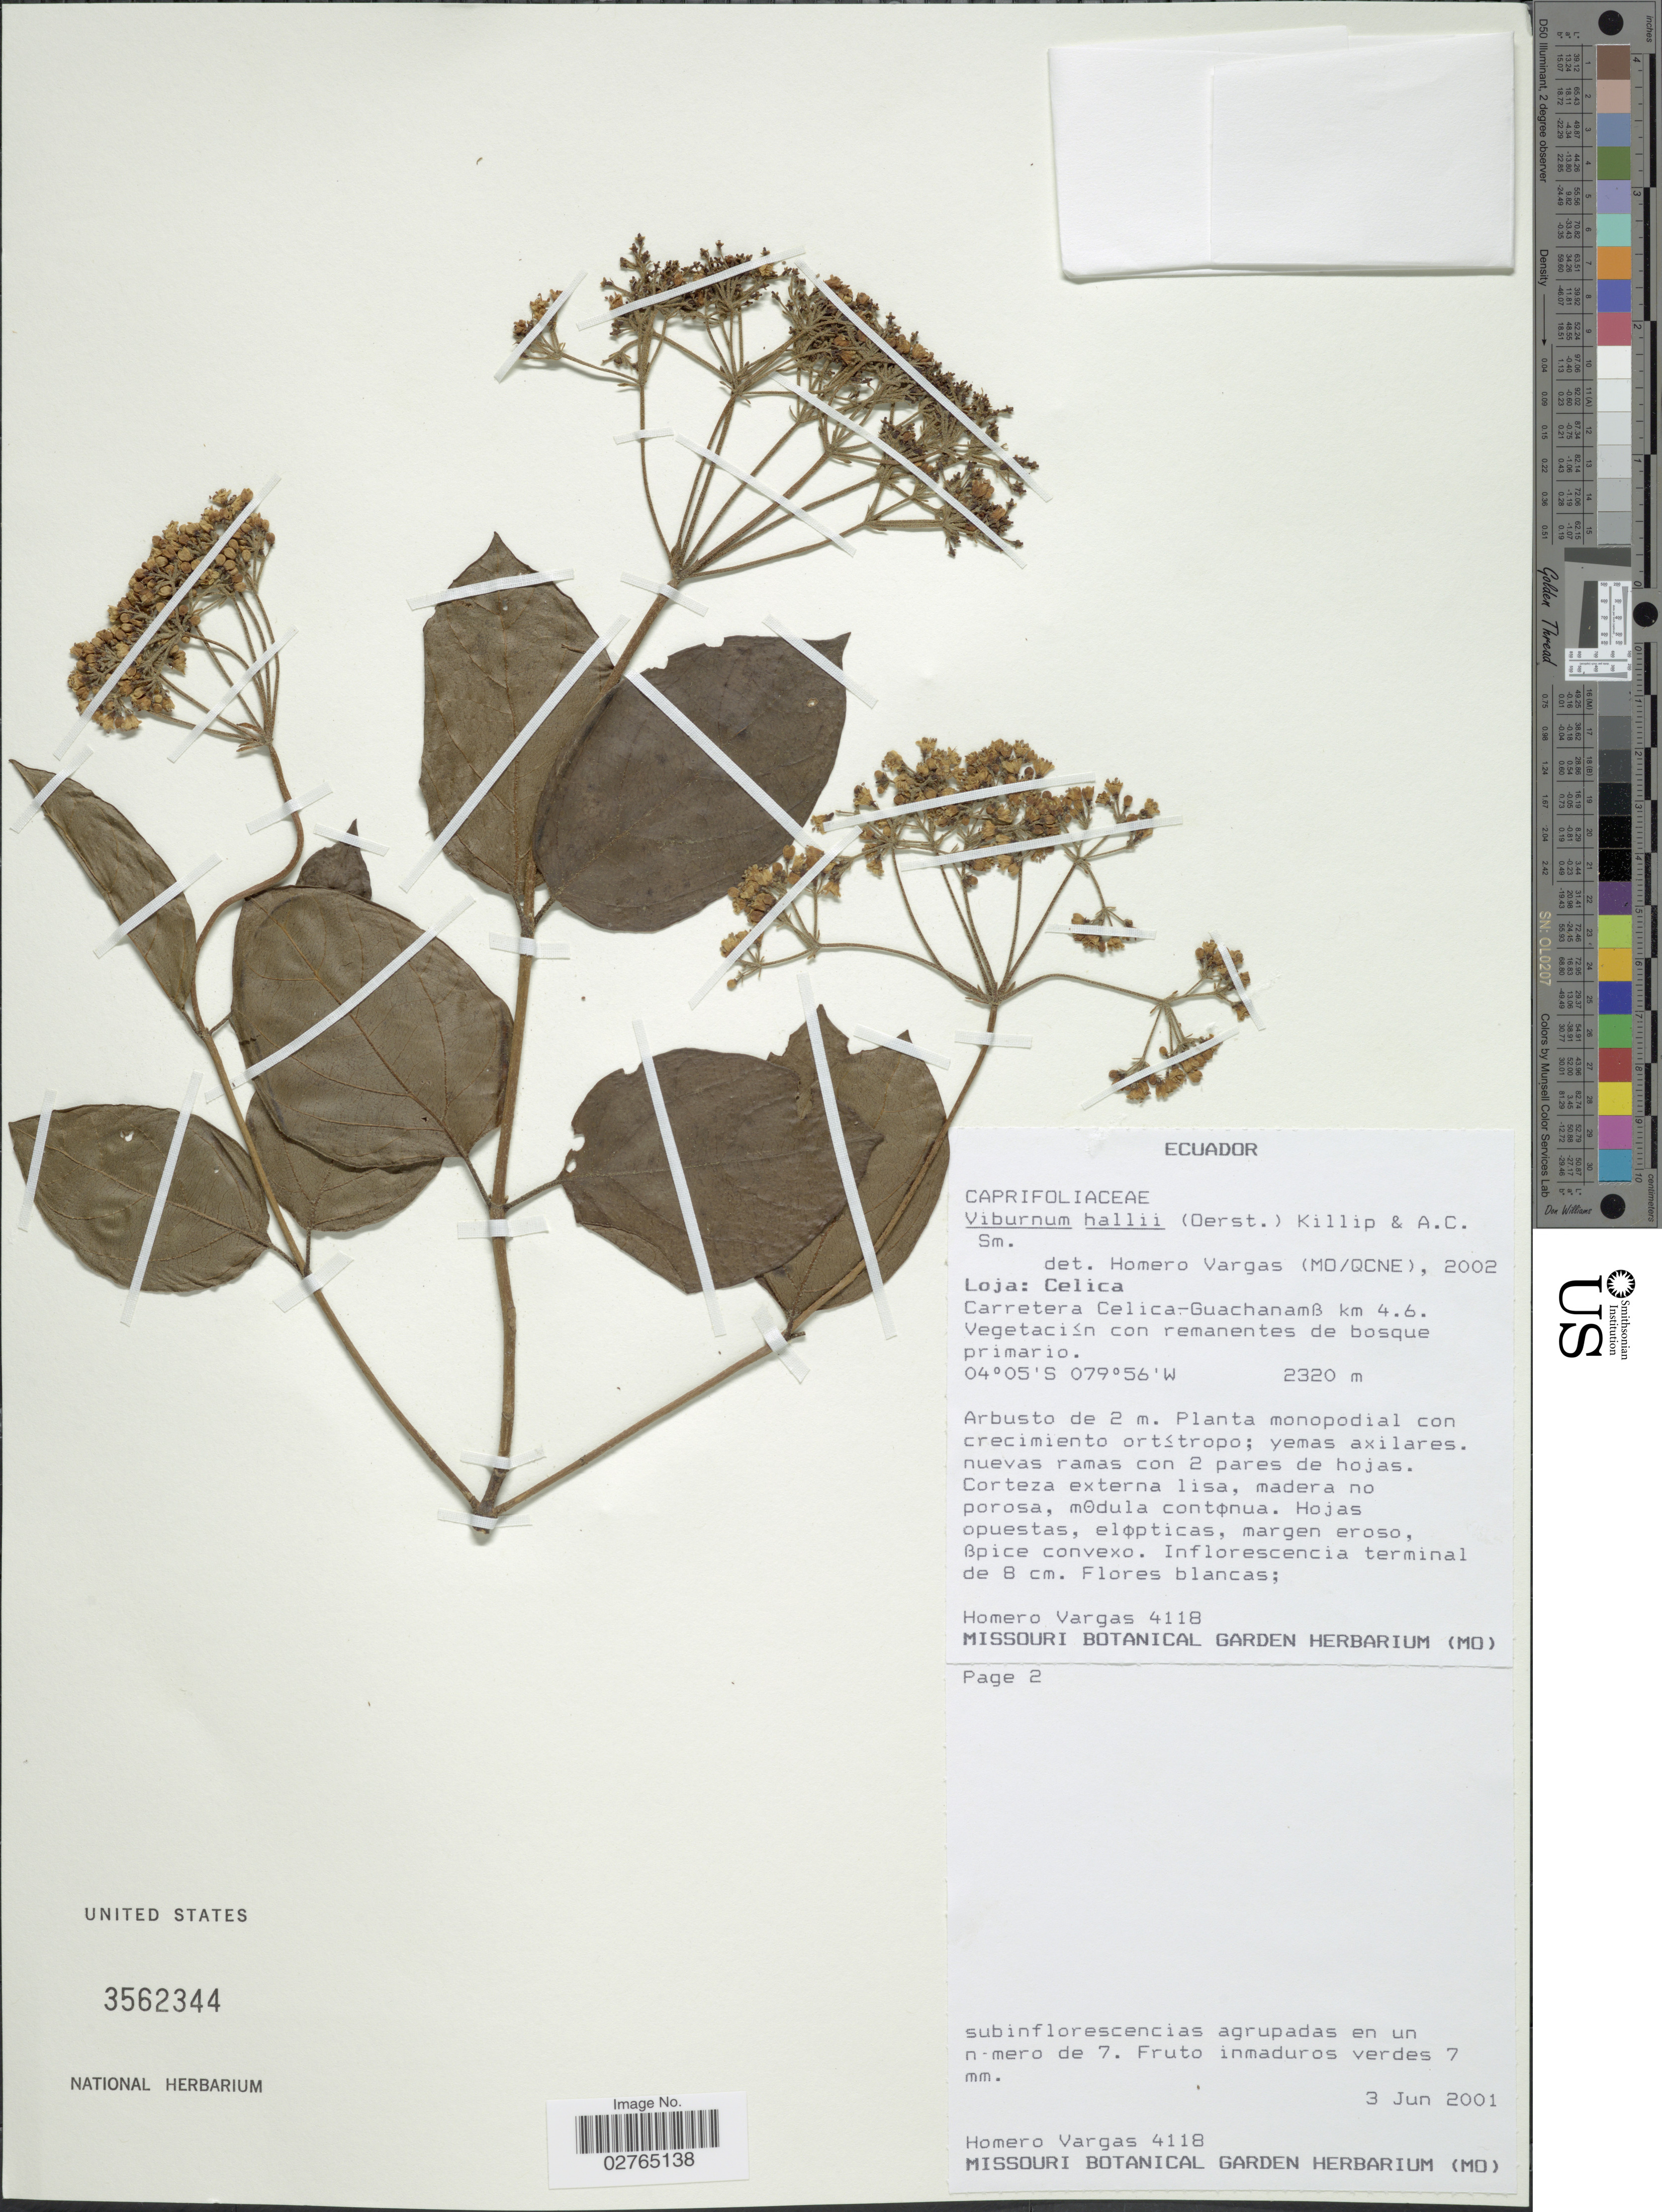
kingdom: Plantae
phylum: Tracheophyta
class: Magnoliopsida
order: Dipsacales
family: Viburnaceae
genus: Viburnum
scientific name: Viburnum hallii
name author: (Oerst.) Killip & A.C. Sm.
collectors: H. Vargas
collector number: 4118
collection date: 2001-06-03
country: Ecuador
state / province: Loja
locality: Celica. Carretera Celica-Guachanamß km 4.6.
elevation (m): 2320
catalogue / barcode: US 3562344